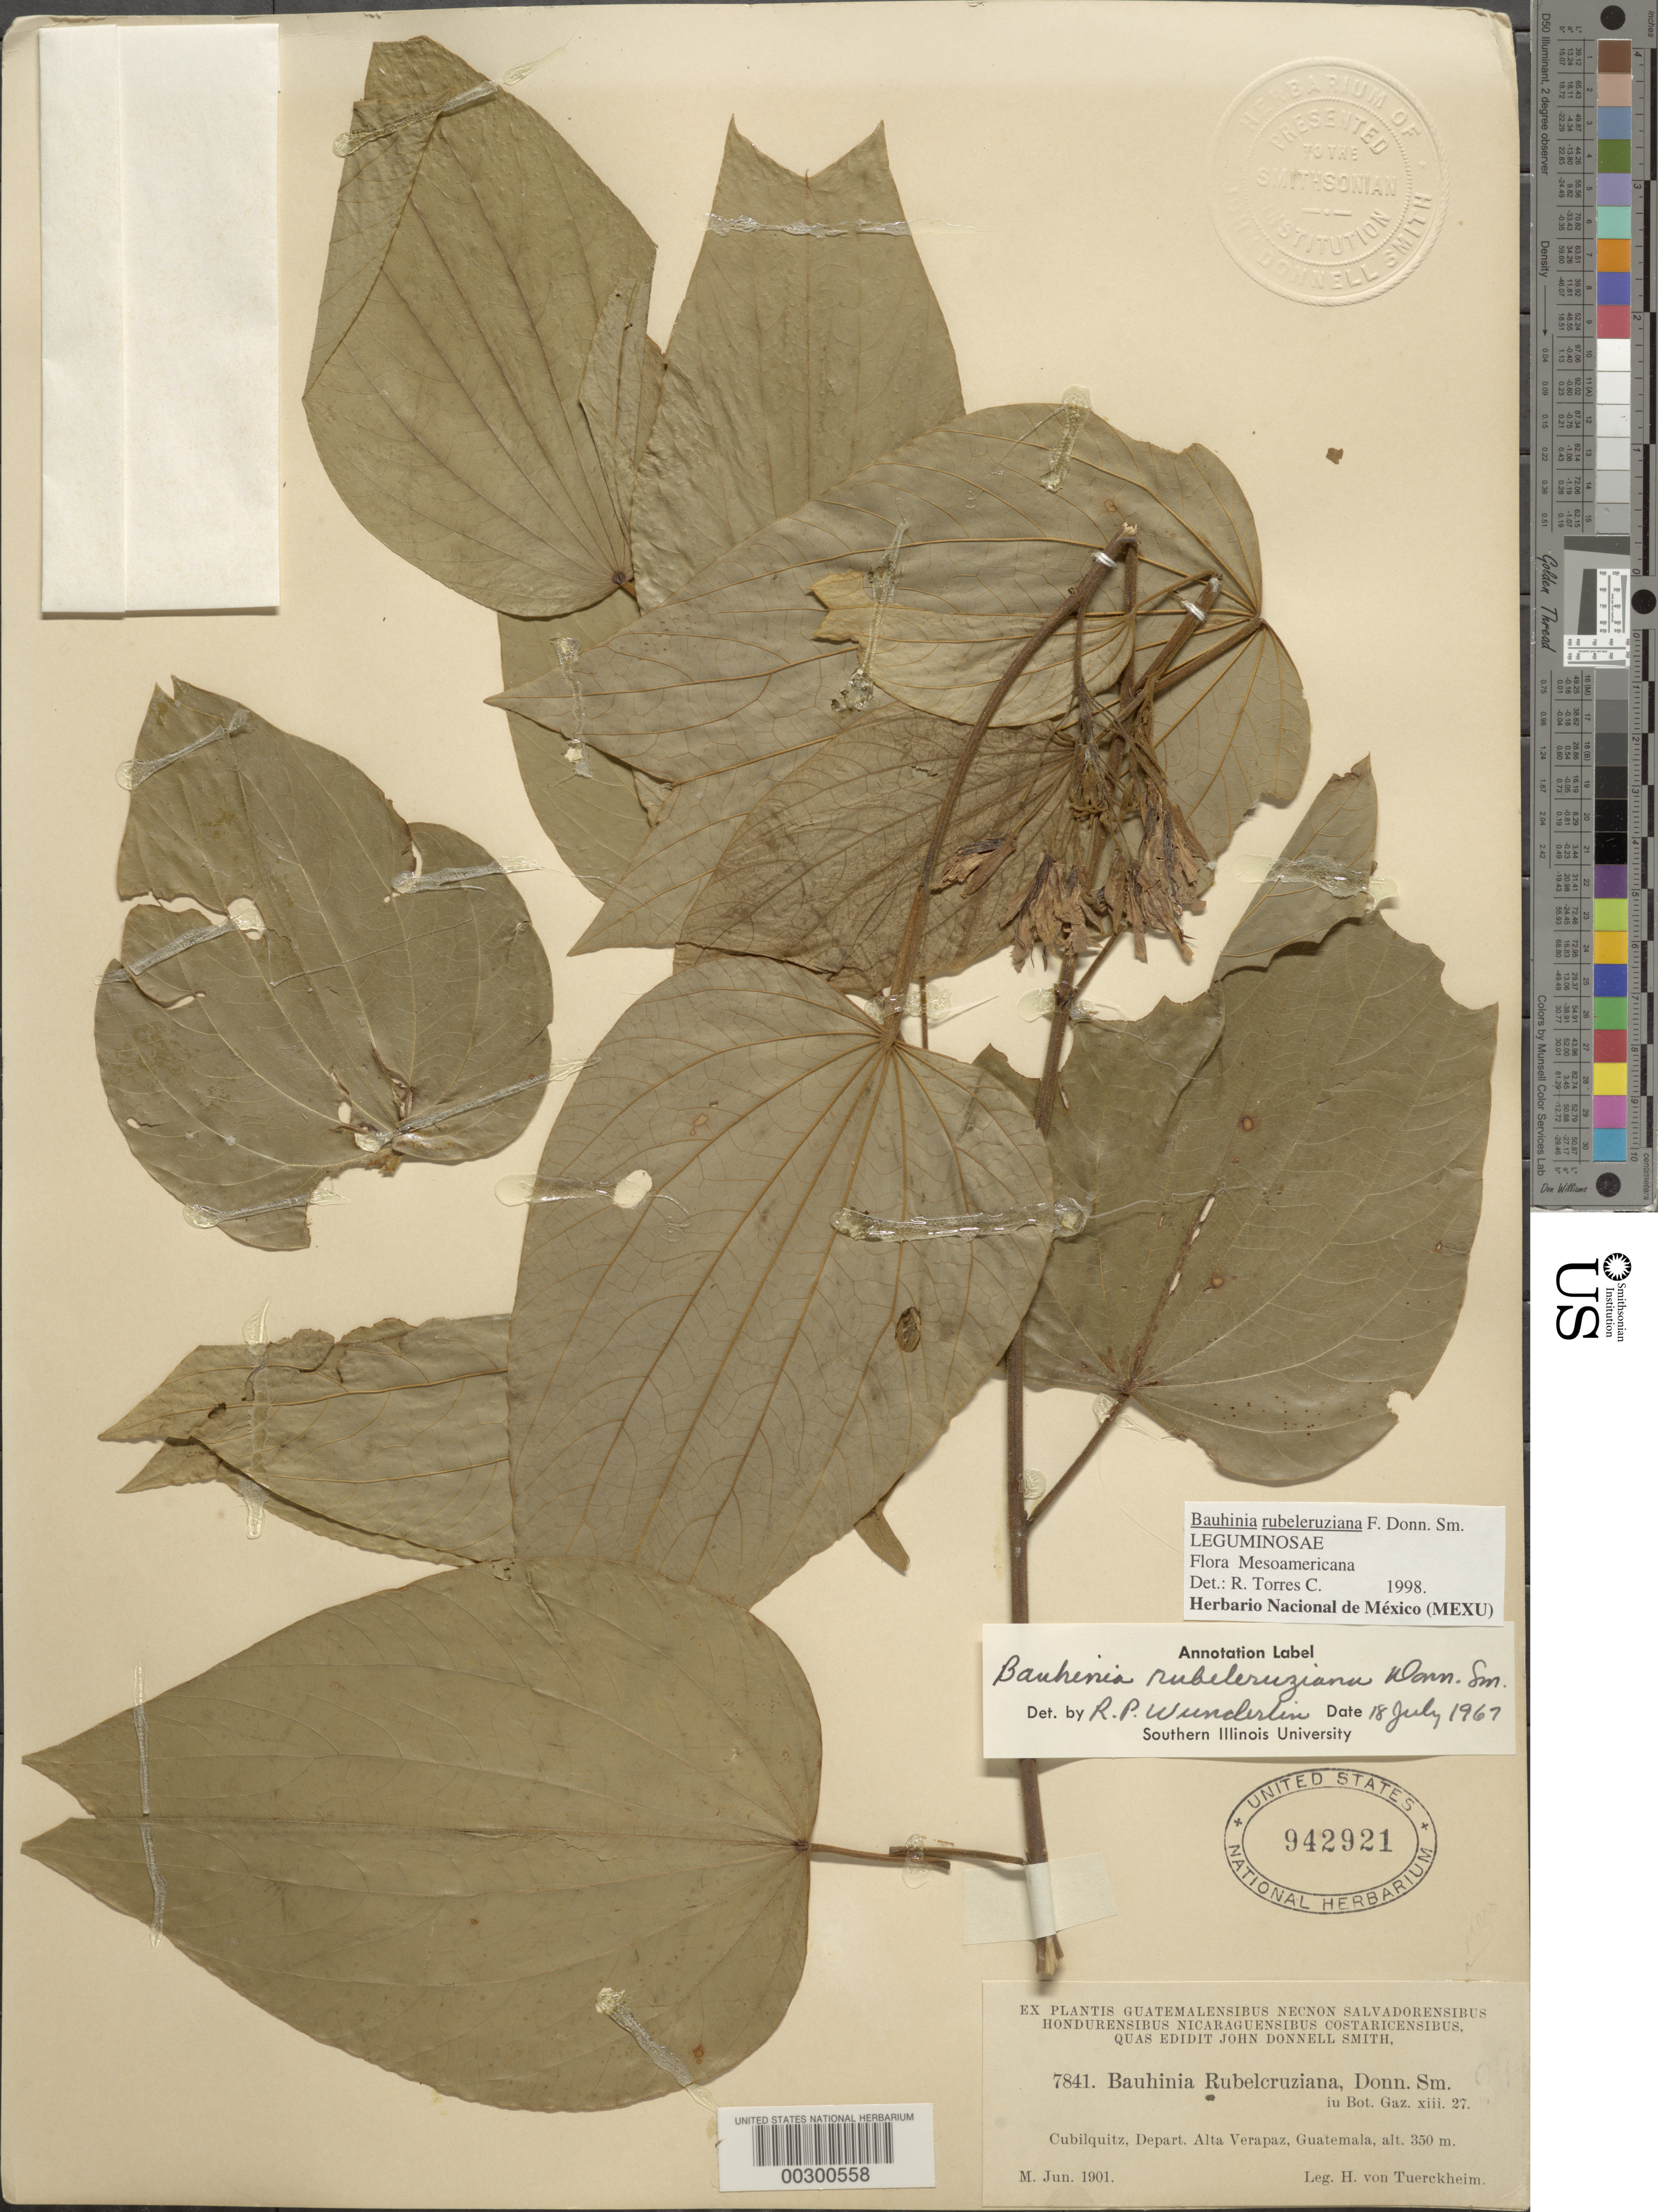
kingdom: Plantae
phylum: Tracheophyta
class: Magnoliopsida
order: Fabales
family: Fabaceae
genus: Bauhinia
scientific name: Bauhinia rubeleruziana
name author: Donn. Sm.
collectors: H. von Türckheim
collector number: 7841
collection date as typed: Jun 1901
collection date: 1901-06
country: Guatemala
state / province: Alta Verapaz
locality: Cubilquitz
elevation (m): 350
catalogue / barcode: US 942921